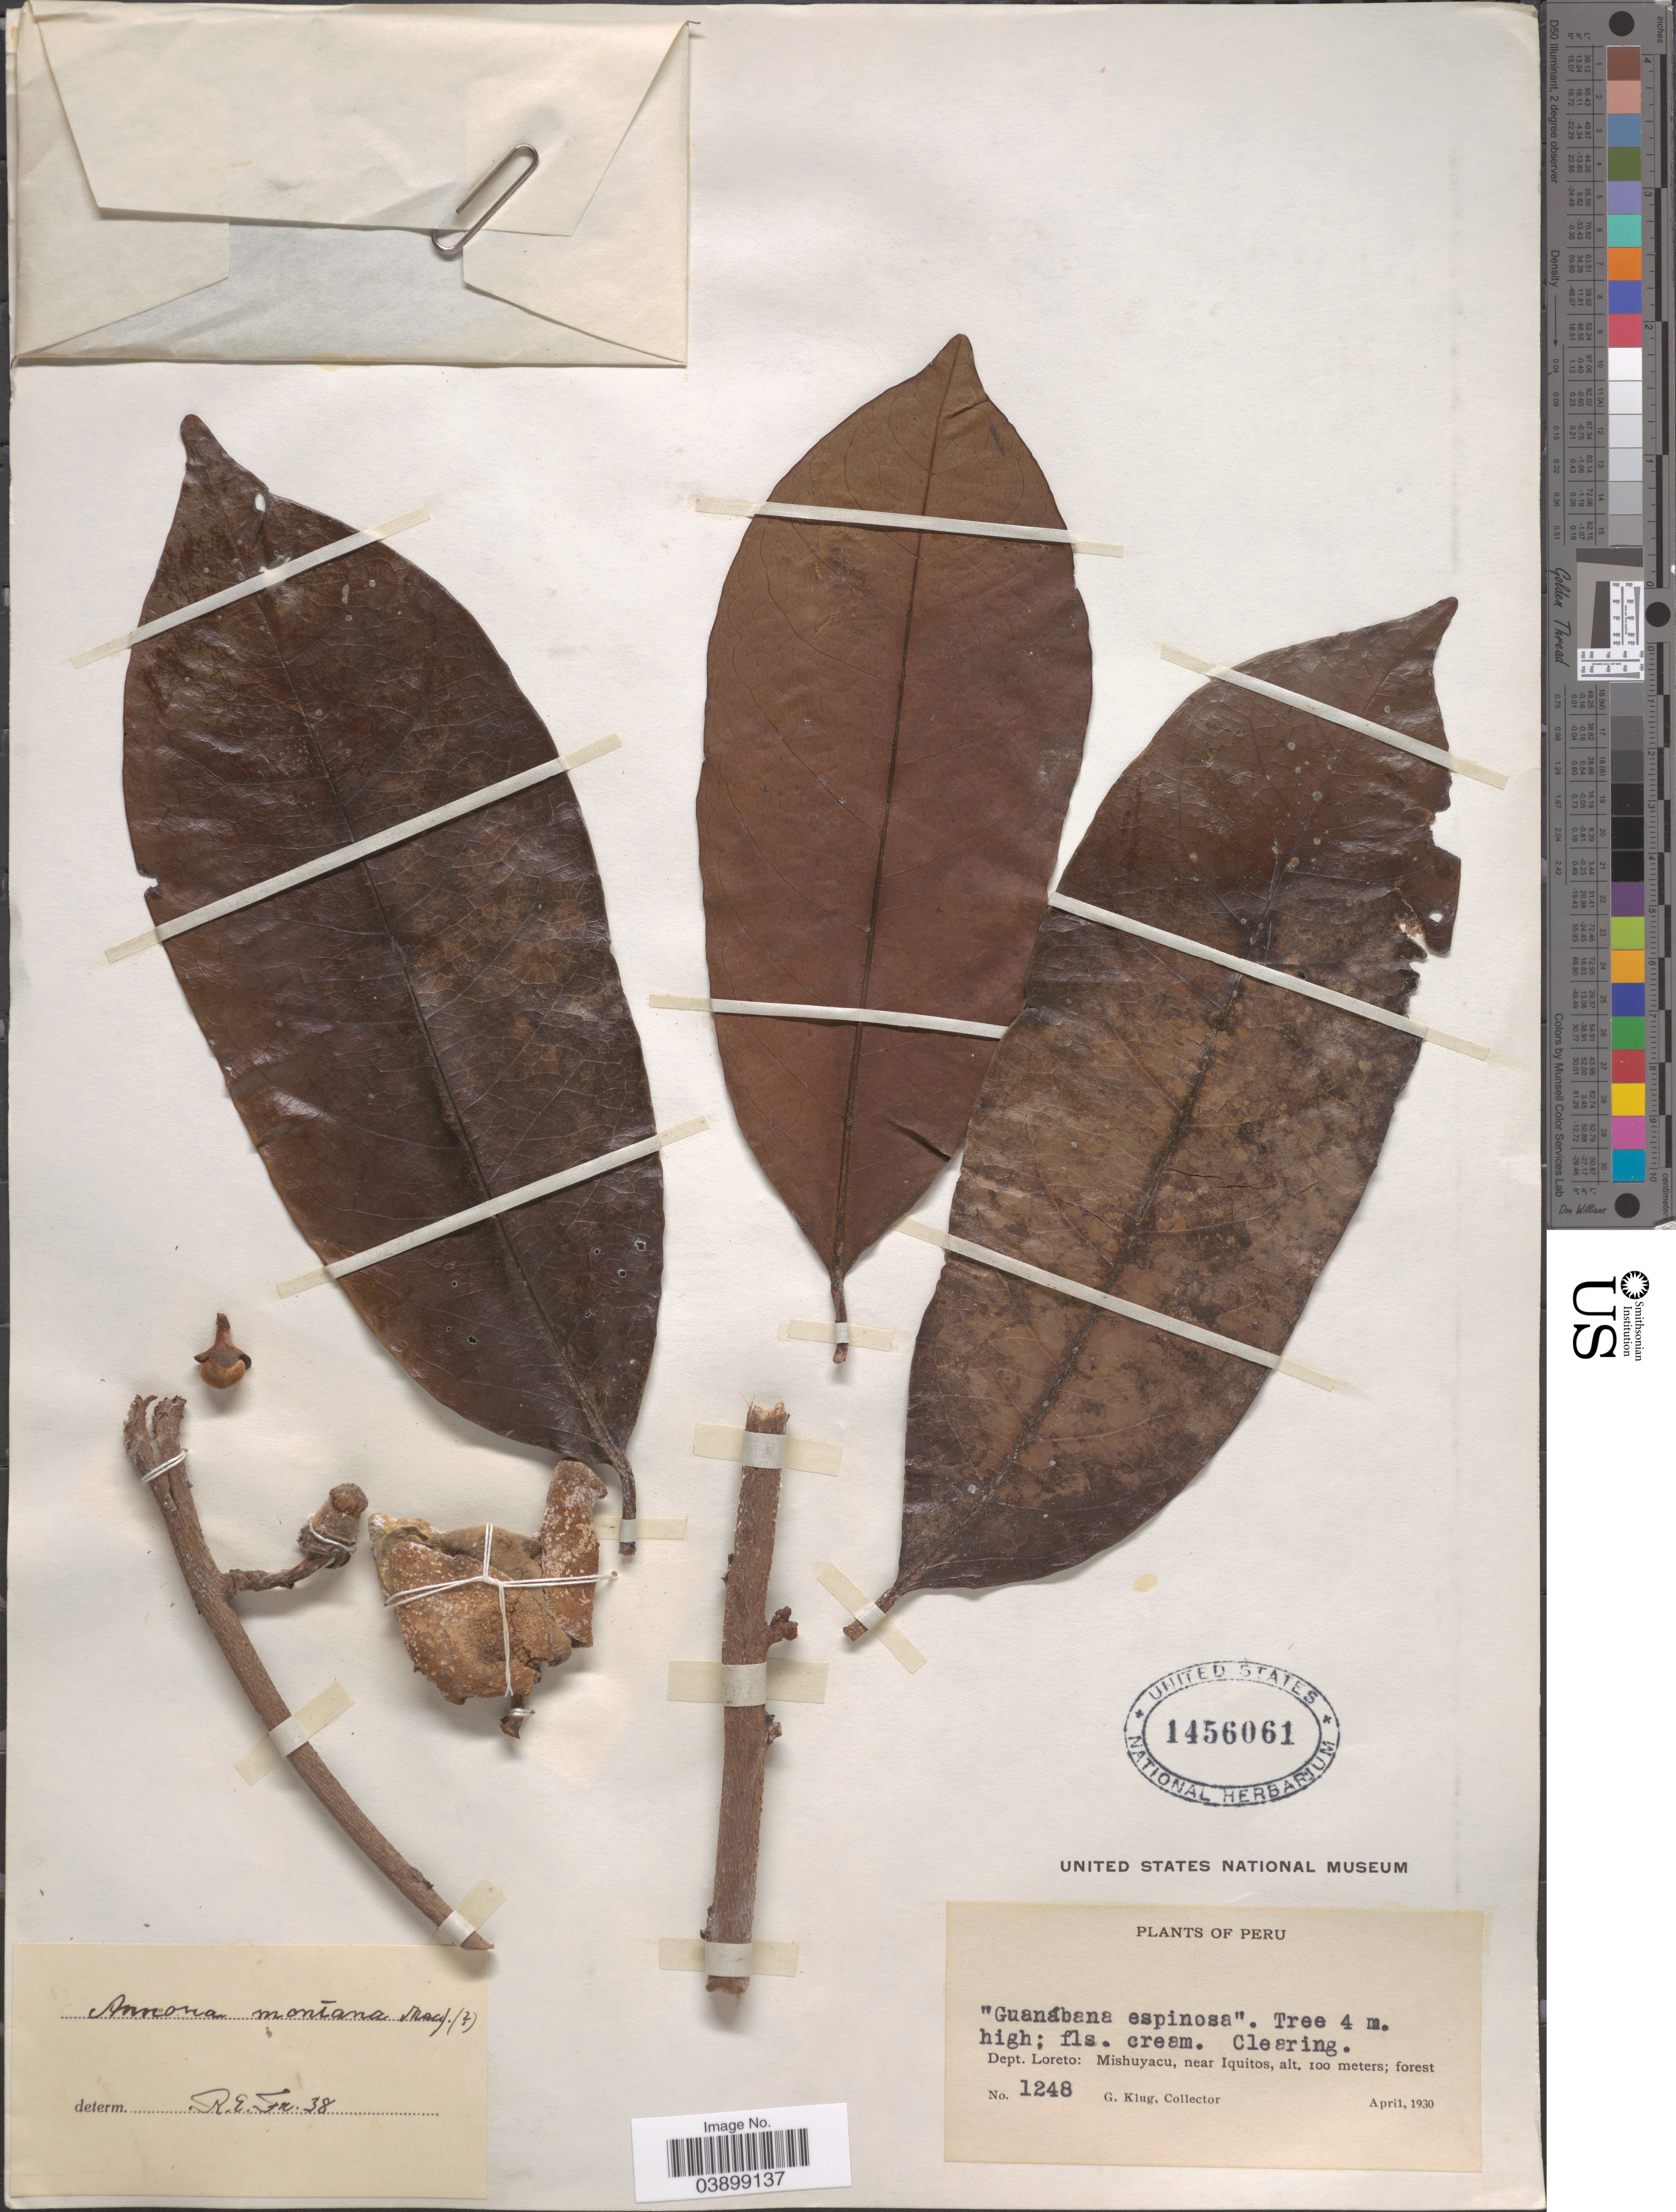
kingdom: Plantae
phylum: Tracheophyta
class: Magnoliopsida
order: Magnoliales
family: Annonaceae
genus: Annona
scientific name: Annona montana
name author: Macfad.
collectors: G. Klug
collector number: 1248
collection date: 1930-04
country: Peru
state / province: Loreto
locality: Dept. Loreto: Mishuyacu, near Iquitos.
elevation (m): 100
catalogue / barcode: US 1456061